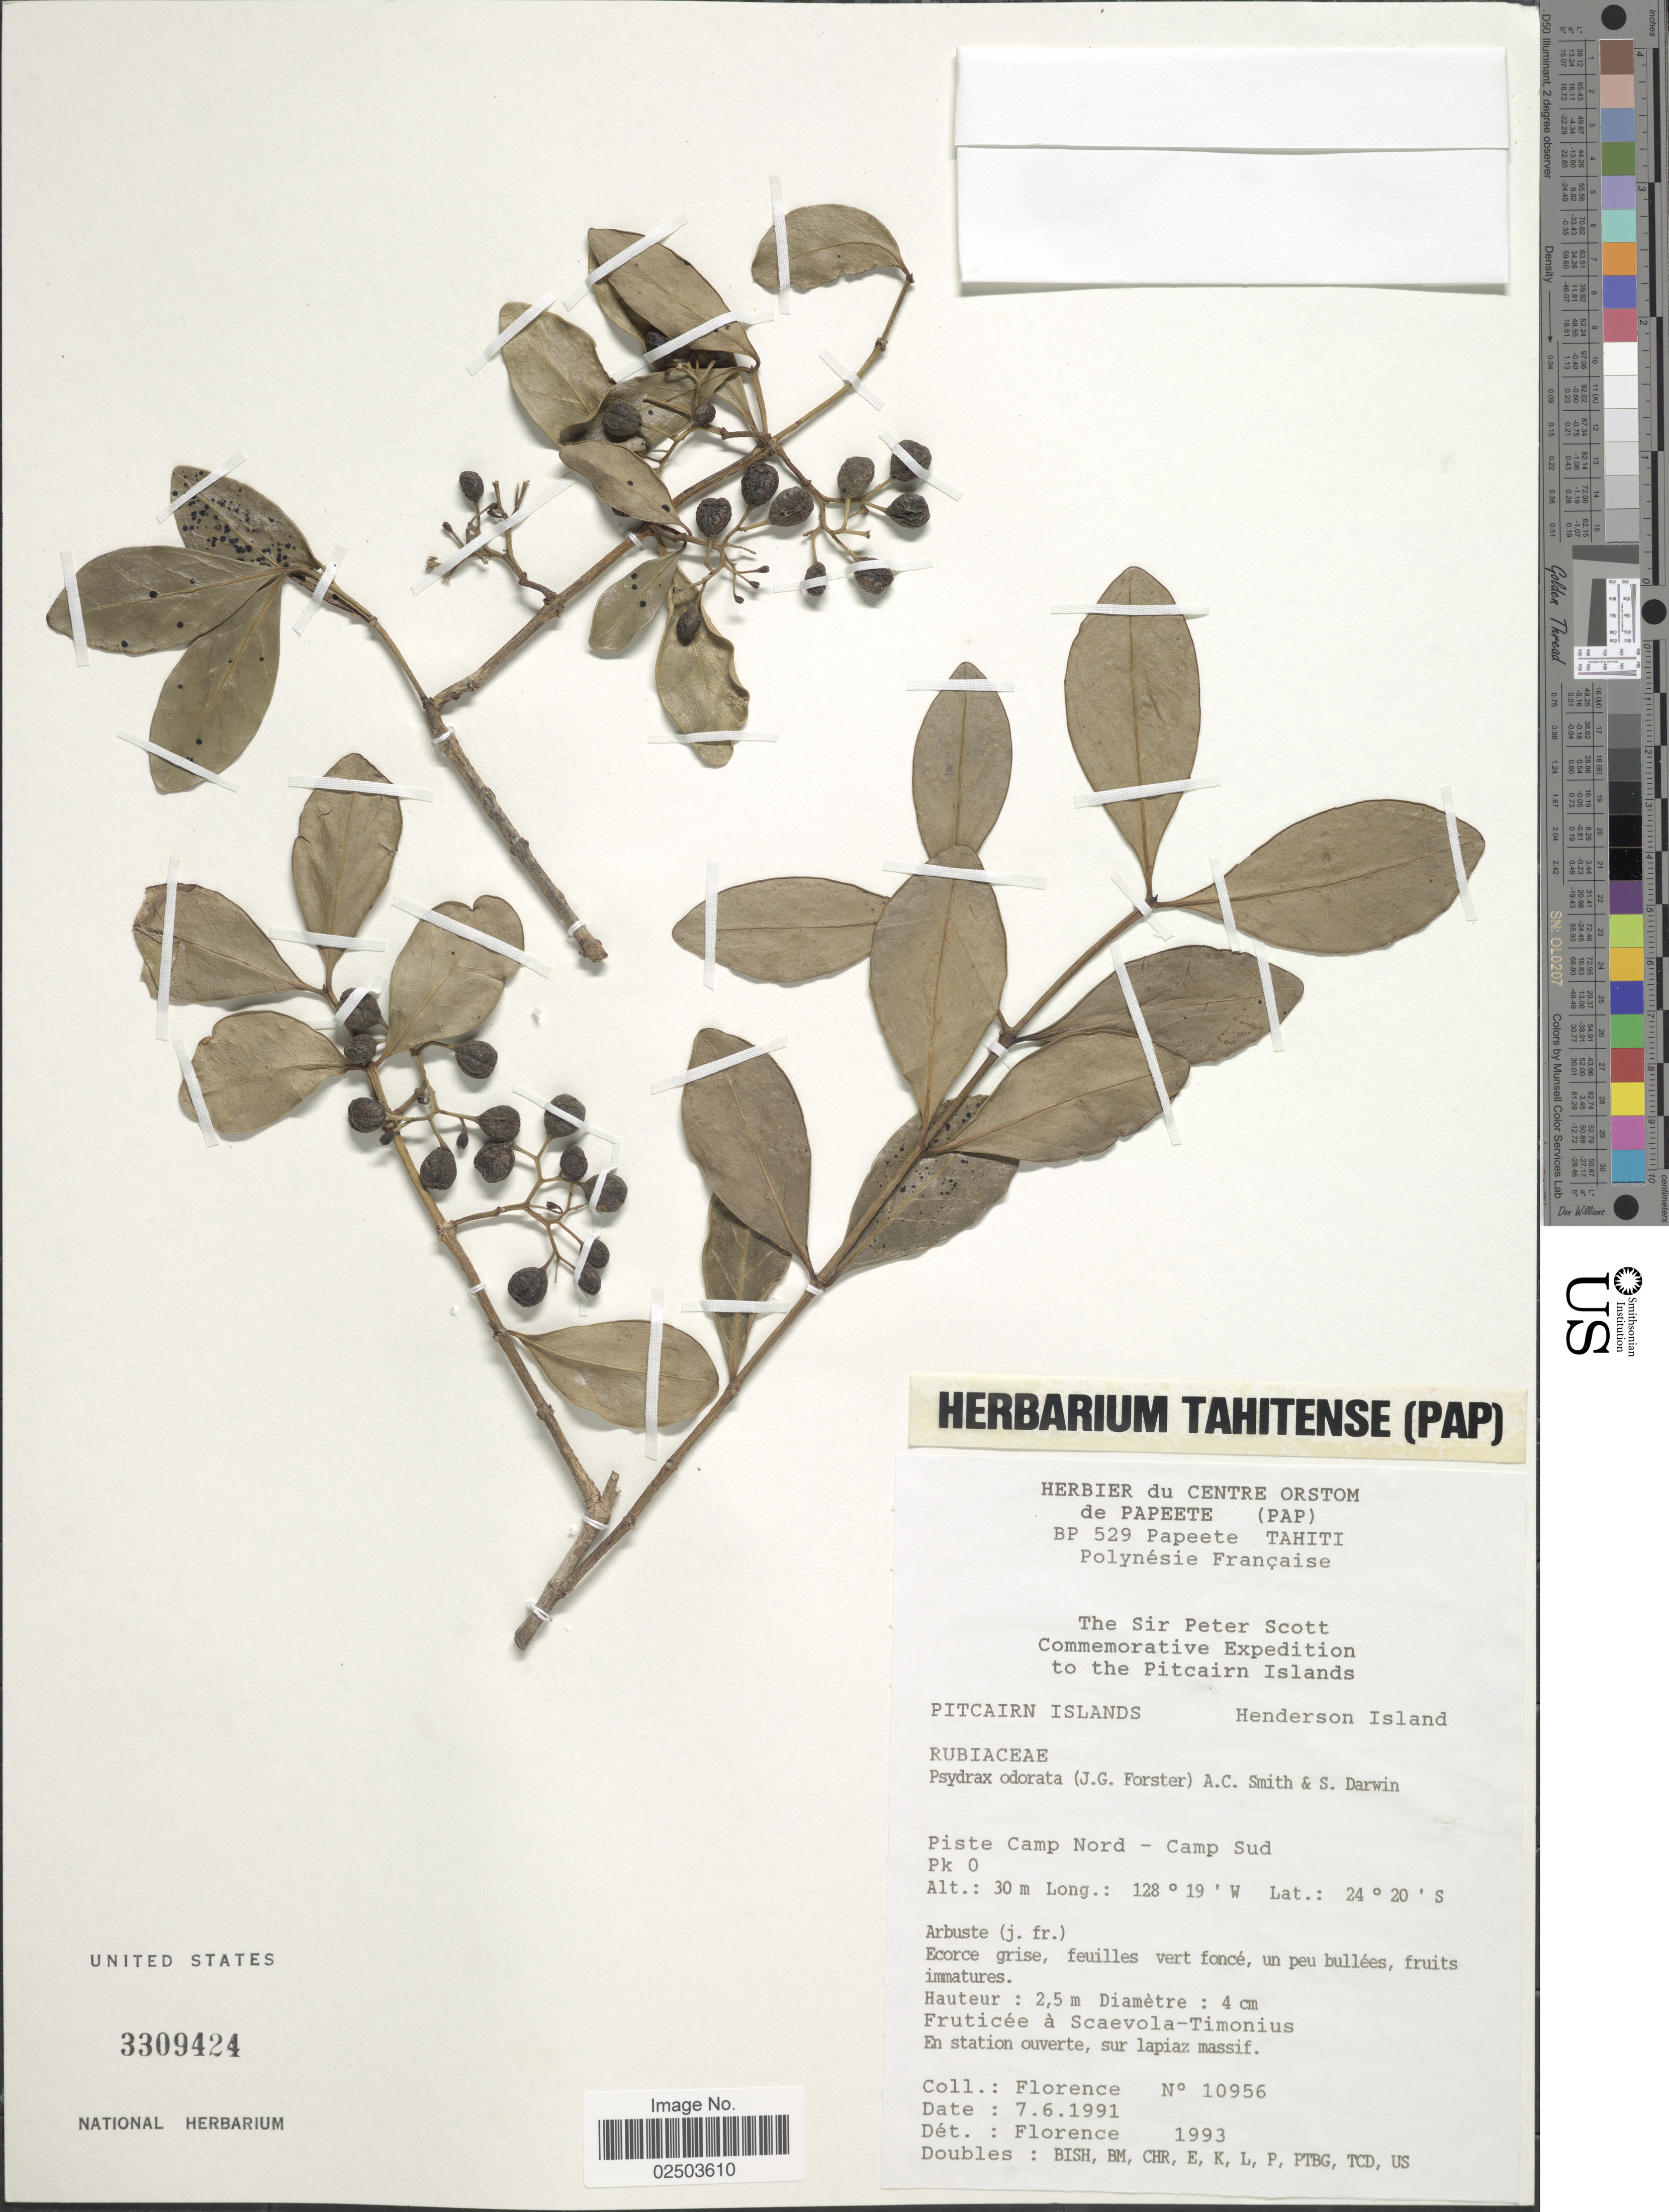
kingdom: Plantae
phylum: Tracheophyta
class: Magnoliopsida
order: Gentianales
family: Rubiaceae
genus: Canthium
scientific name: Canthium odoratum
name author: Seem.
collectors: -. Florence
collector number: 10956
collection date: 1991-06-07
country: Pitcairn Islands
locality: Henderson Island. Piste Camp Nord- Camp Sud. Pk 0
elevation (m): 30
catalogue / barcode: US 3309424